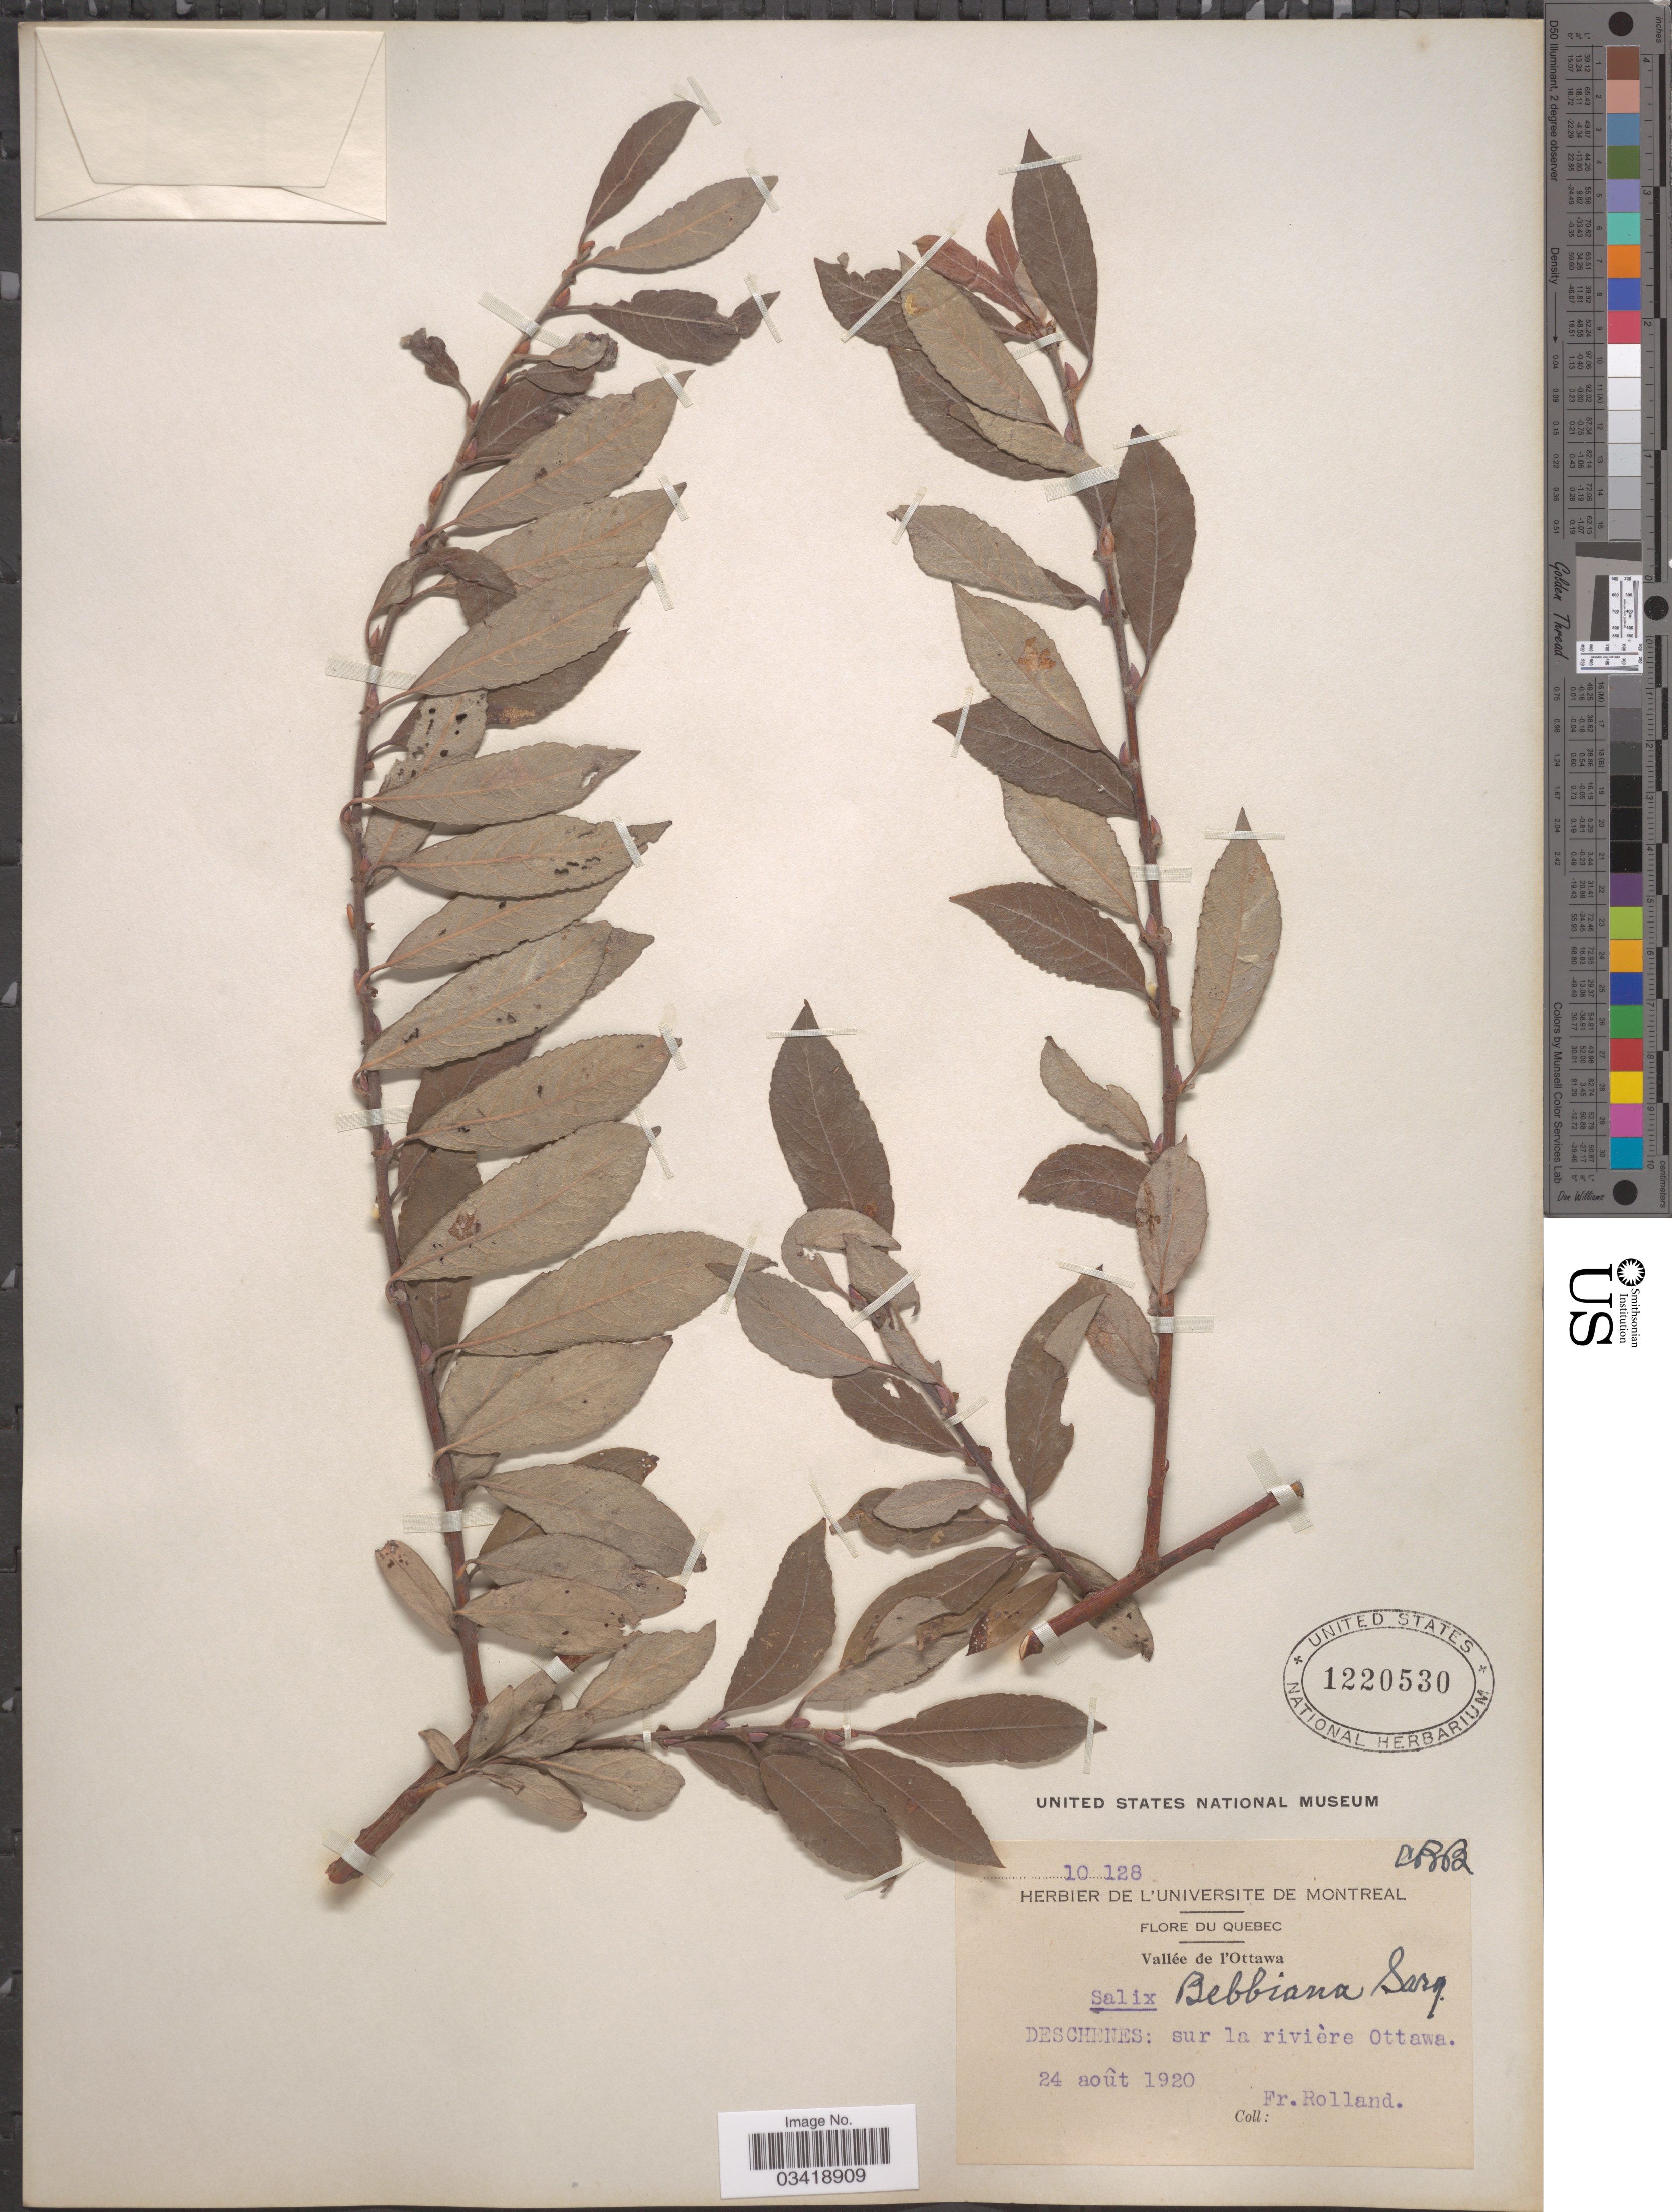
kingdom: Plantae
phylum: Tracheophyta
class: Magnoliopsida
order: Malpighiales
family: Salicaceae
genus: Salix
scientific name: Salix bebbiana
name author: Sarg.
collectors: F. Rolland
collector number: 10128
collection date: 1920-08-24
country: Canada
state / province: Quebec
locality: Vallée de l'Ottawa. Deschenes: sur la rivière Ottawa.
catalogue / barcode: US 1220530